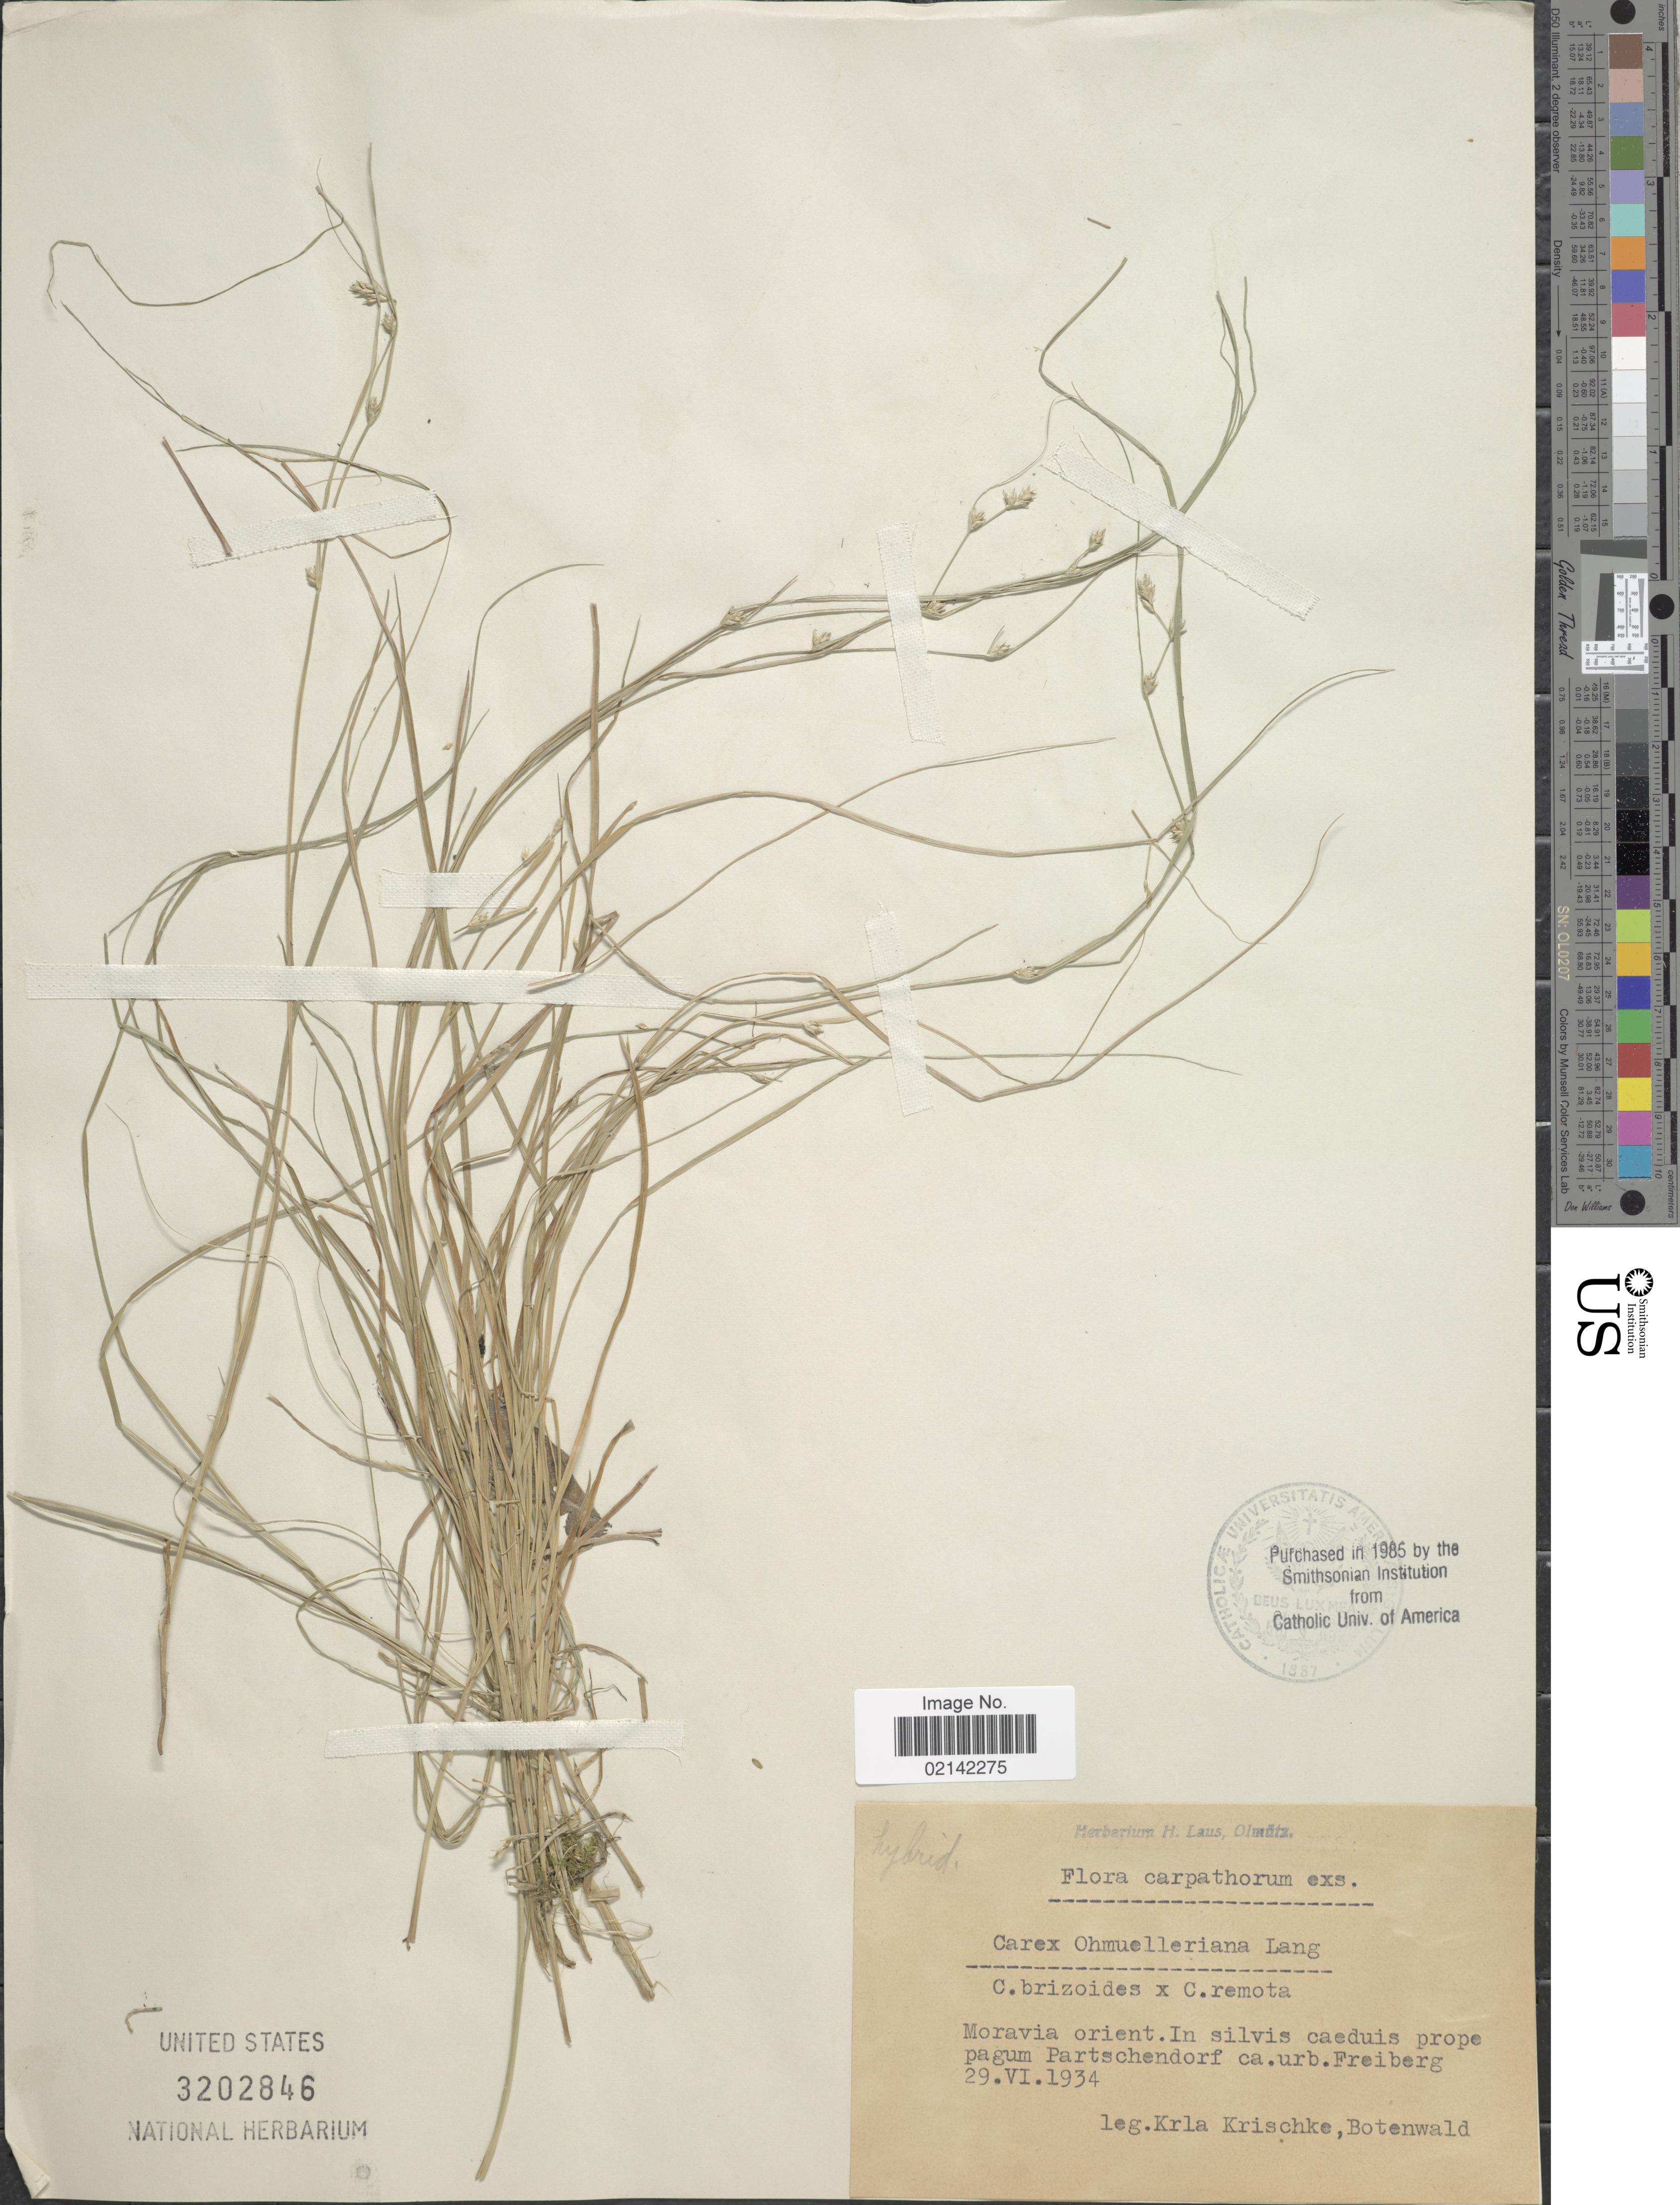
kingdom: Plantae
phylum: Tracheophyta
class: Liliopsida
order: Poales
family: Cyperaceae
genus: Carex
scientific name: Carex brizoides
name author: L.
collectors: K. Krischke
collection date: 1934-06-29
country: Czechia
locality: Carpathorum. Moravia orient. prope pagum Partschendorf ca. urb. Freiberg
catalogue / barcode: US 3202846